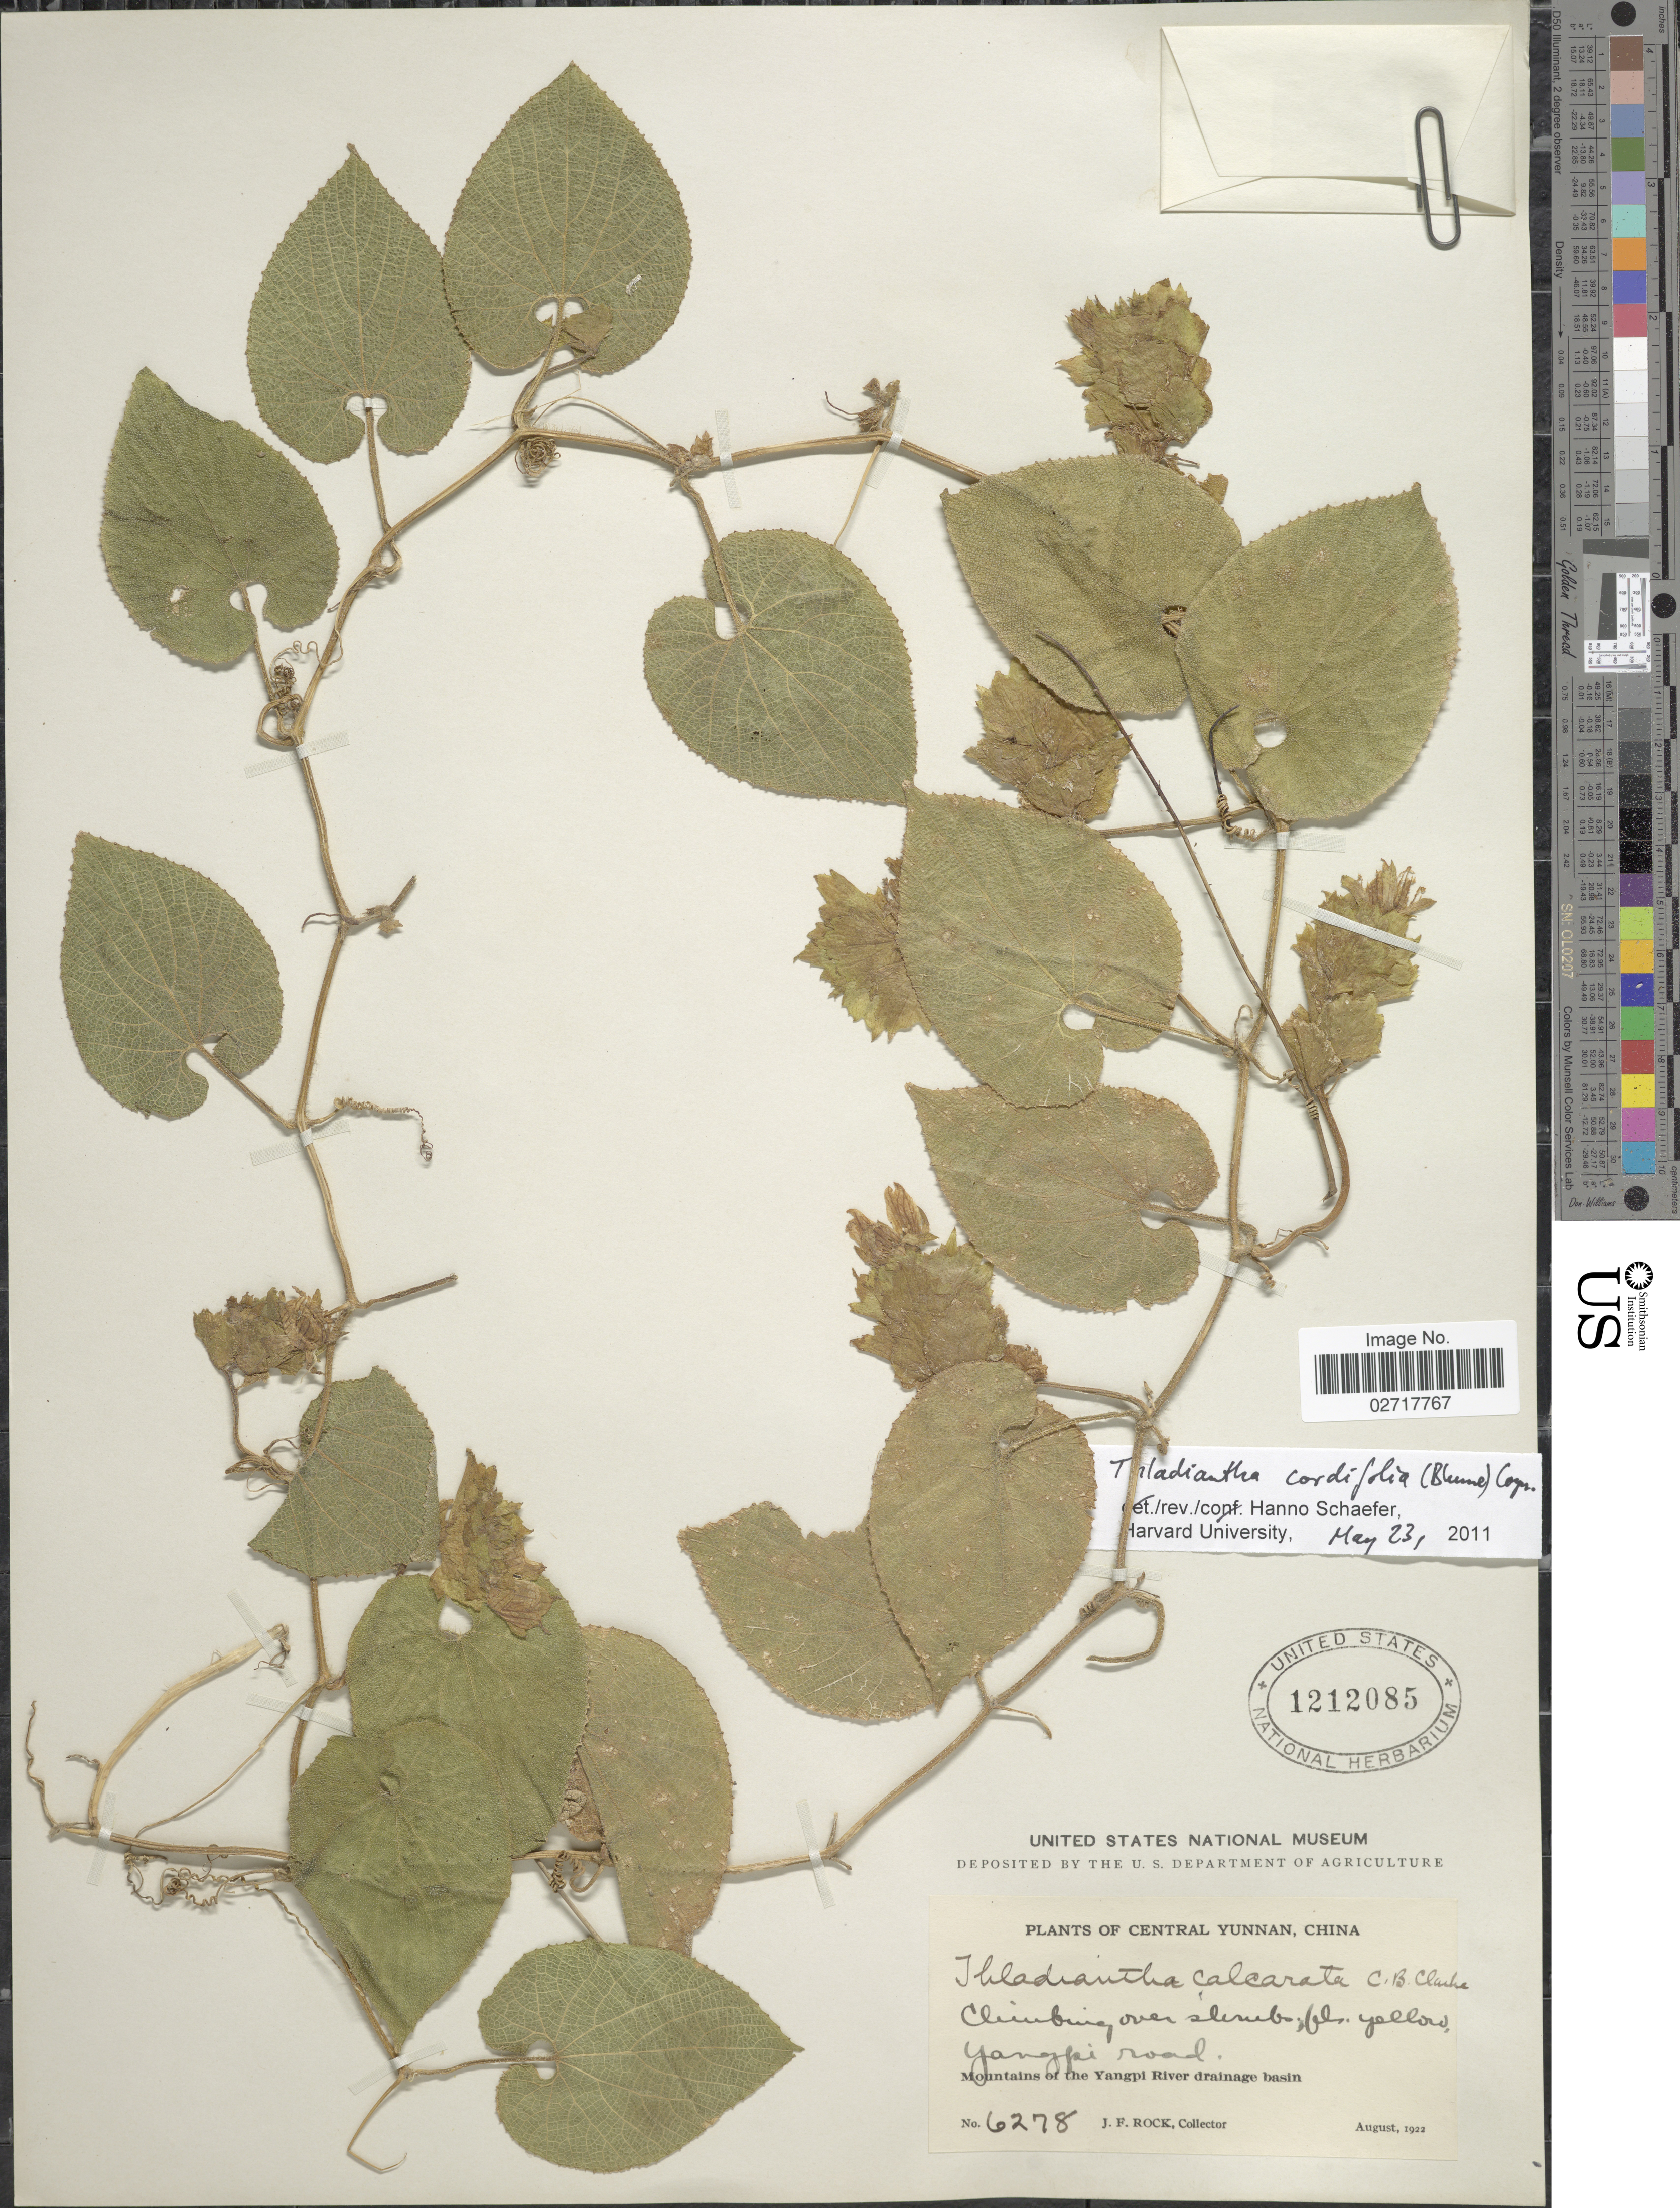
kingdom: Plantae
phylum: Tracheophyta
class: Magnoliopsida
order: Cucurbitales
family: Cucurbitaceae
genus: Thladiantha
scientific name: Thladiantha cordifolia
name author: (Blume) Cogn.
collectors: J. F. Rock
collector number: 6278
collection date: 1922-08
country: China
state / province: Yunnan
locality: Central Yunnan. Yangpi Road, Mountains of the Yangpi River drainage basin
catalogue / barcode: US 1212085